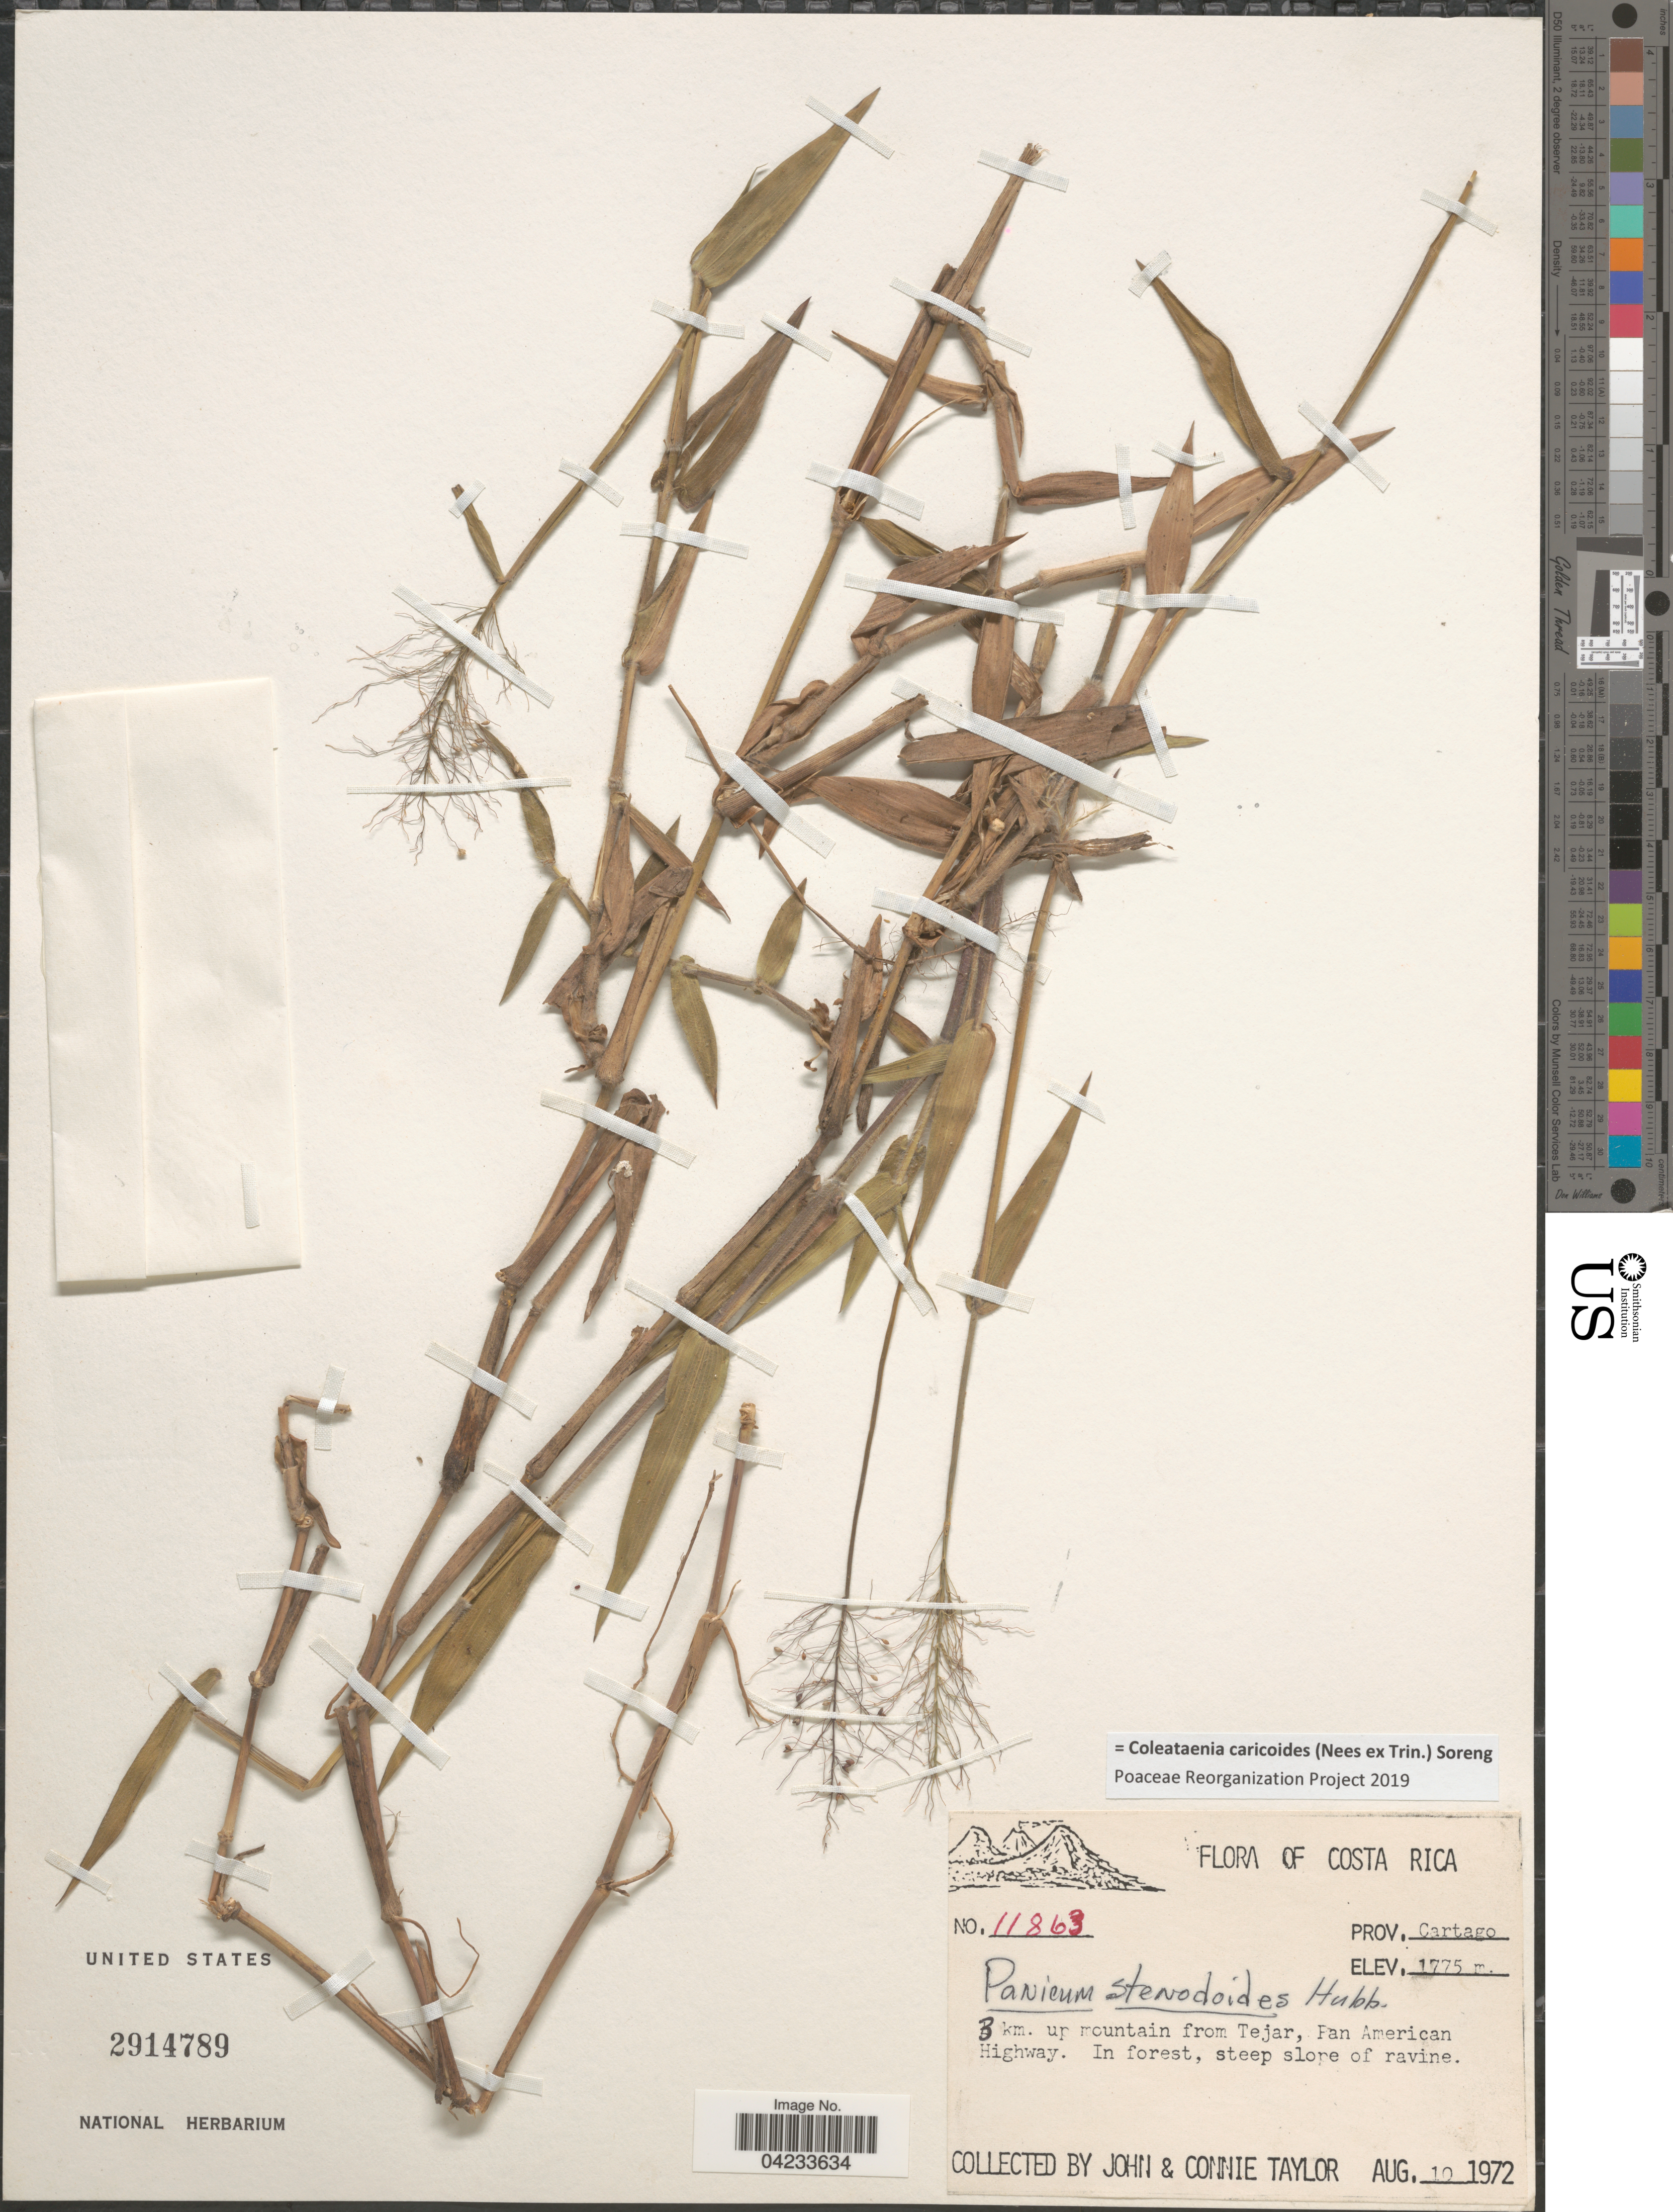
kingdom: Plantae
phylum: Tracheophyta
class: Liliopsida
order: Poales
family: Poaceae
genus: Coleataenia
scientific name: Coleataenia caricoides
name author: (Nees ex Trin.) Soreng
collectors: J. Taylor & C. Taylor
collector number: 11863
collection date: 1972-08-10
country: Costa Rica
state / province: Cartago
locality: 3 km. up mountain from Tejar, Pan American Highway.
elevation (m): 1775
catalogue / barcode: US 2914789